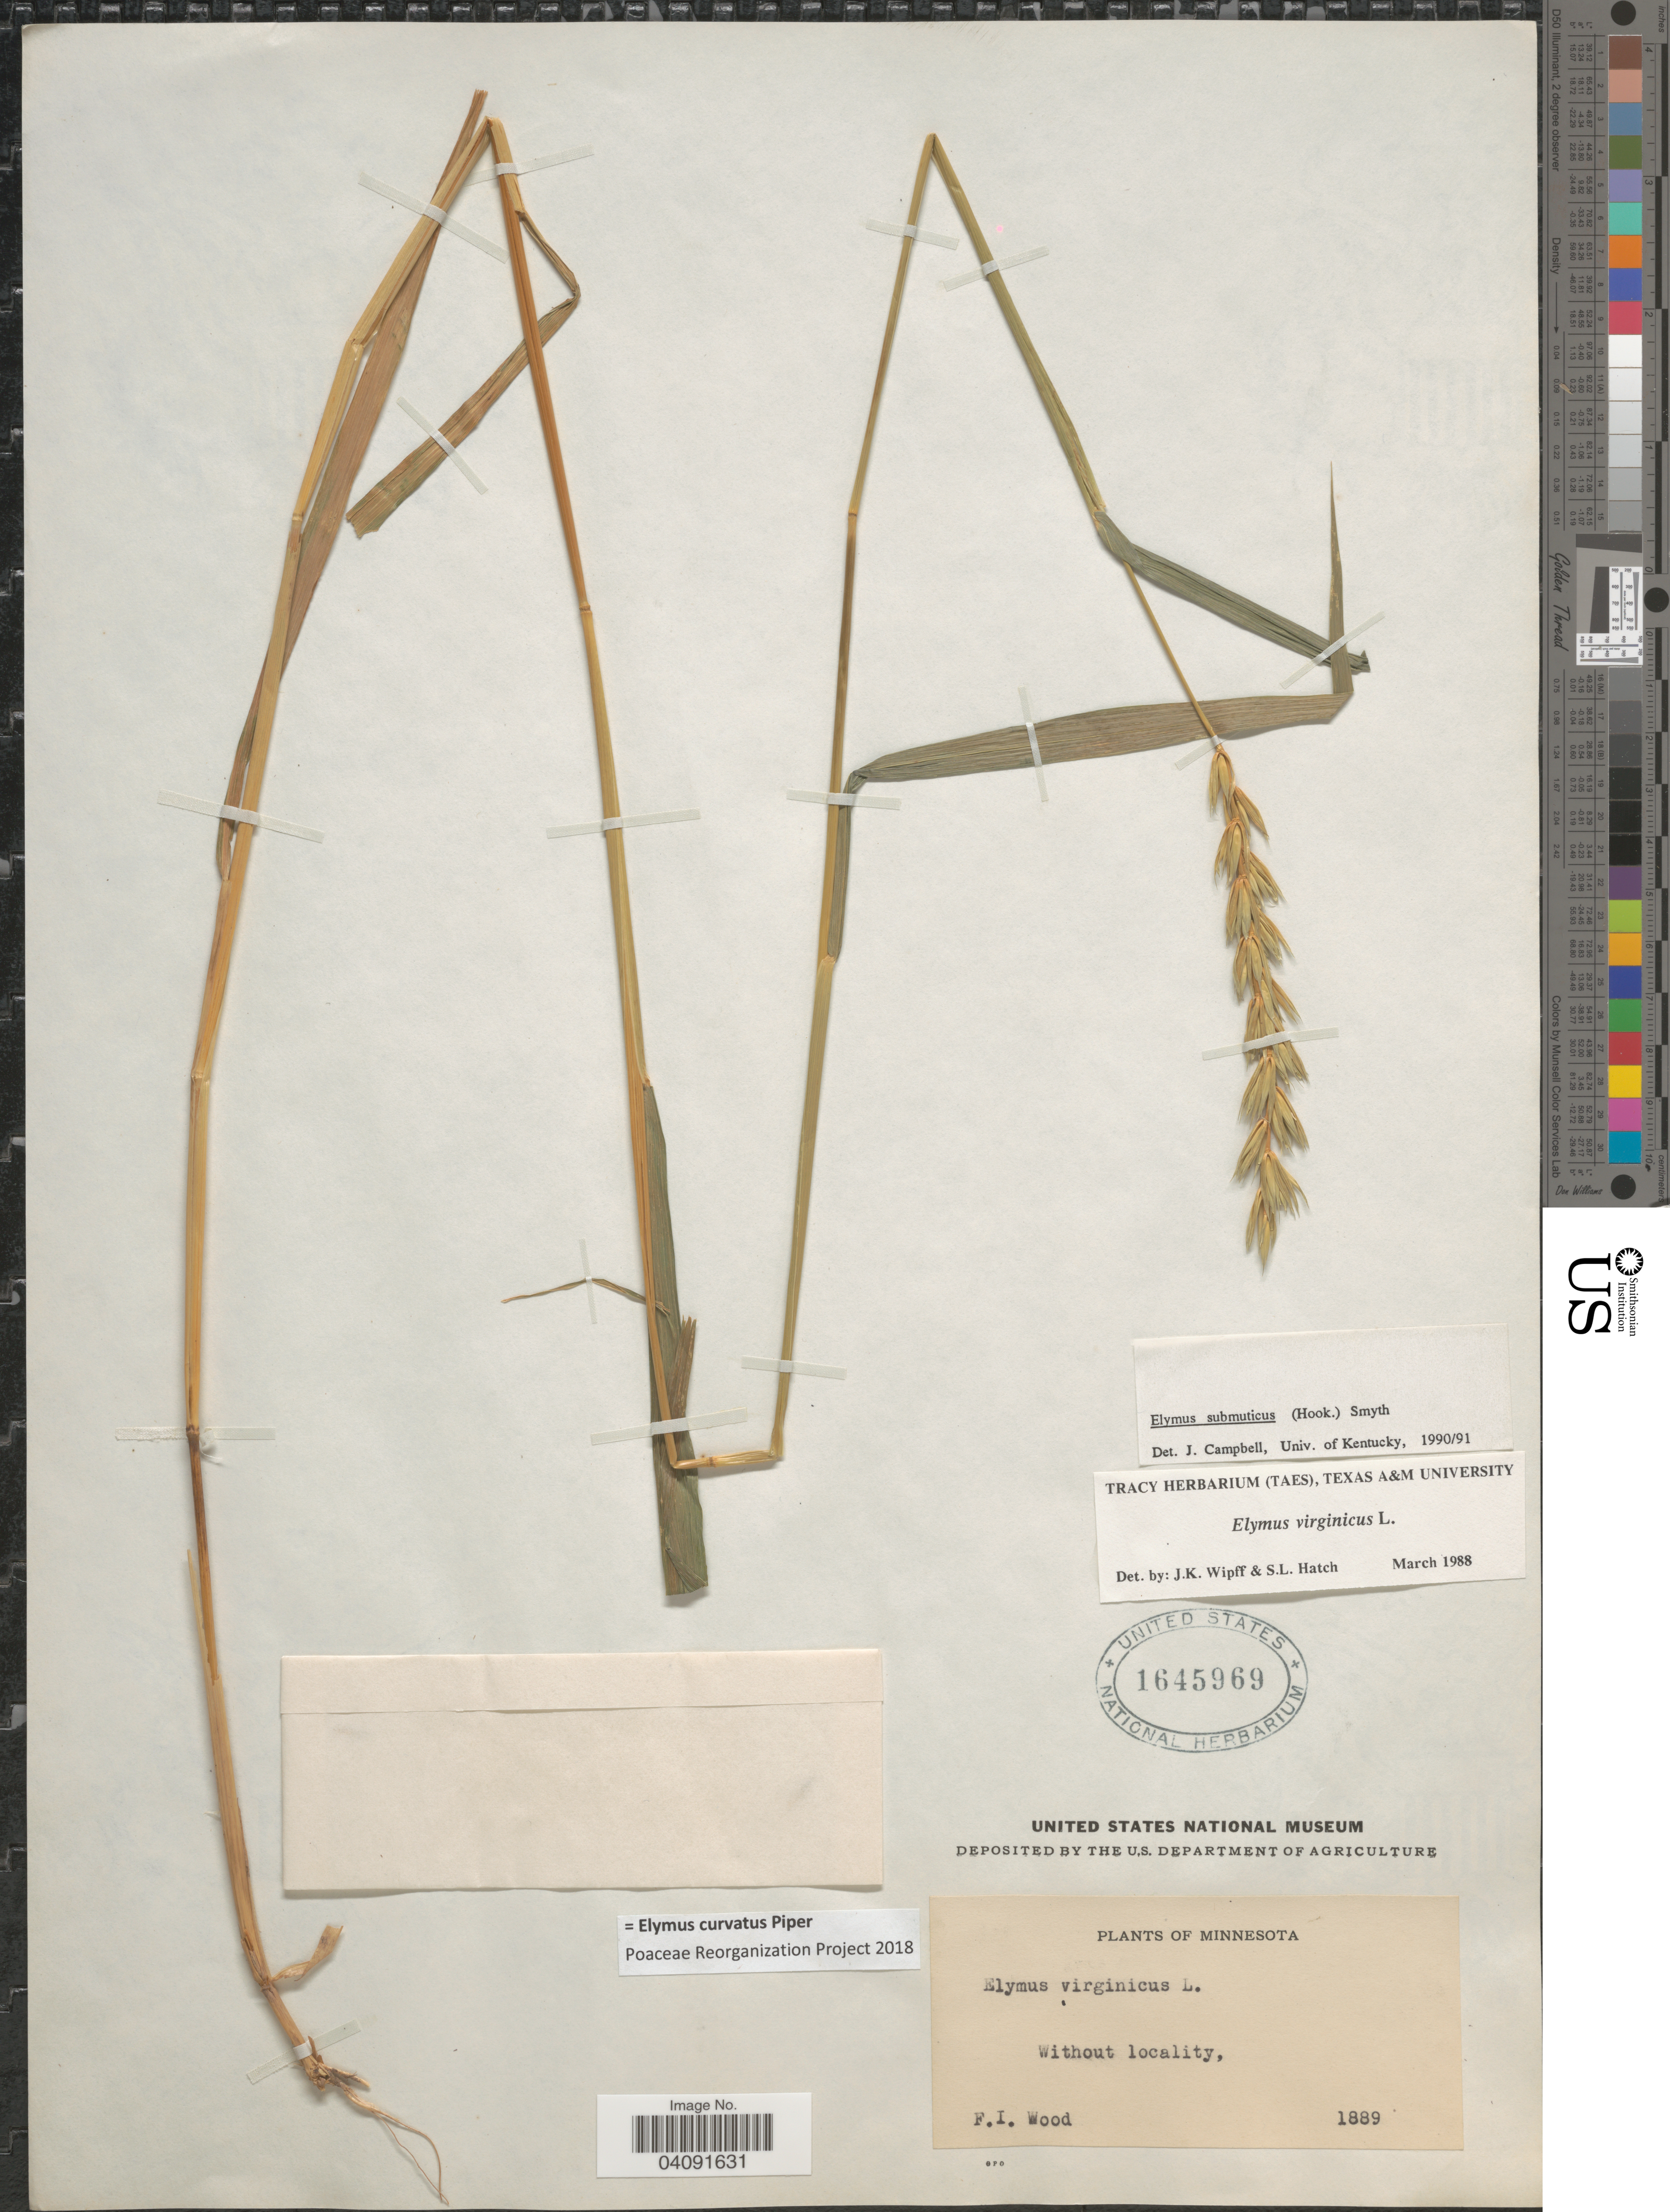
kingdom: Plantae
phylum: Tracheophyta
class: Liliopsida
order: Poales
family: Poaceae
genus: Elymus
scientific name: Elymus curvatus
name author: Piper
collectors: F. Wood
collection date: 1889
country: United States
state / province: Minnesota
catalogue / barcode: US 1645969